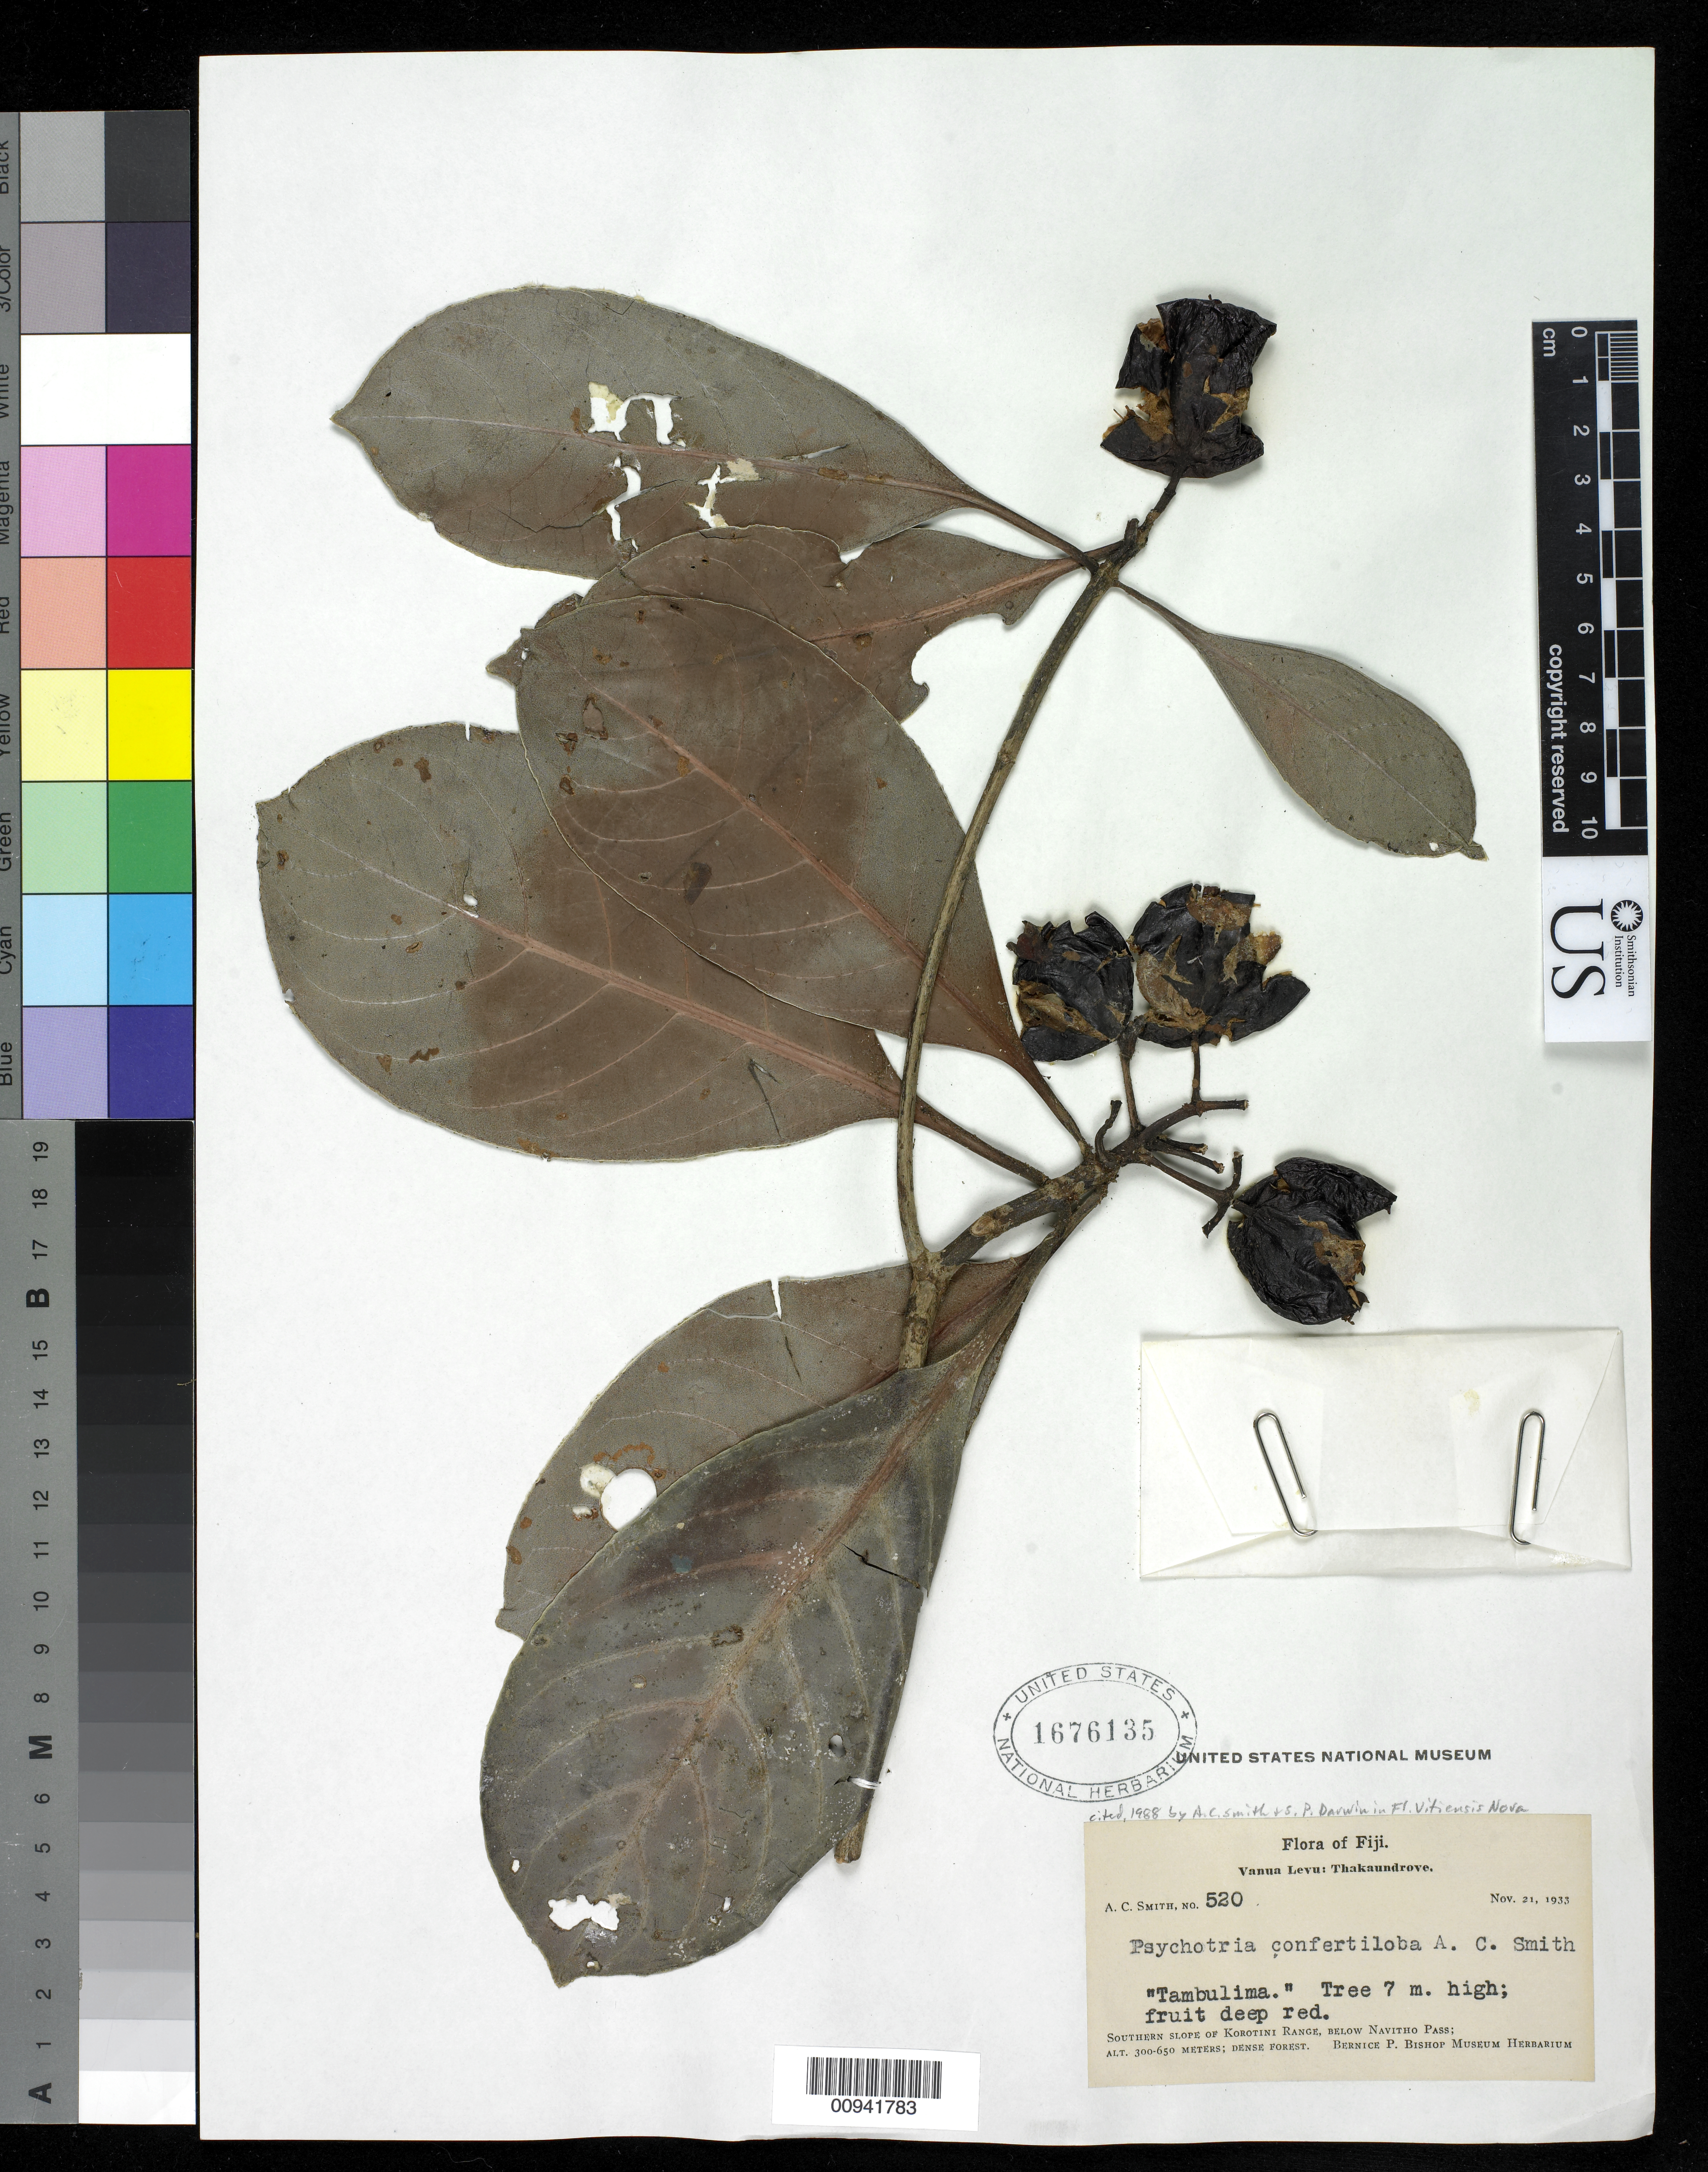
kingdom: Plantae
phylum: Tracheophyta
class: Magnoliopsida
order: Gentianales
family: Rubiaceae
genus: Psychotria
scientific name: Psychotria confertiloba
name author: A.C. Sm.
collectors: C. A. Smith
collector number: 520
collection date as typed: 21 Nov 1933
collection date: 1933-11-21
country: Fiji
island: Vanua Levu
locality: Vanua Levu: Thakaundrove; Southern slope of Korotini Range, below Navitho pass.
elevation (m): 300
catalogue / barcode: US 1676135